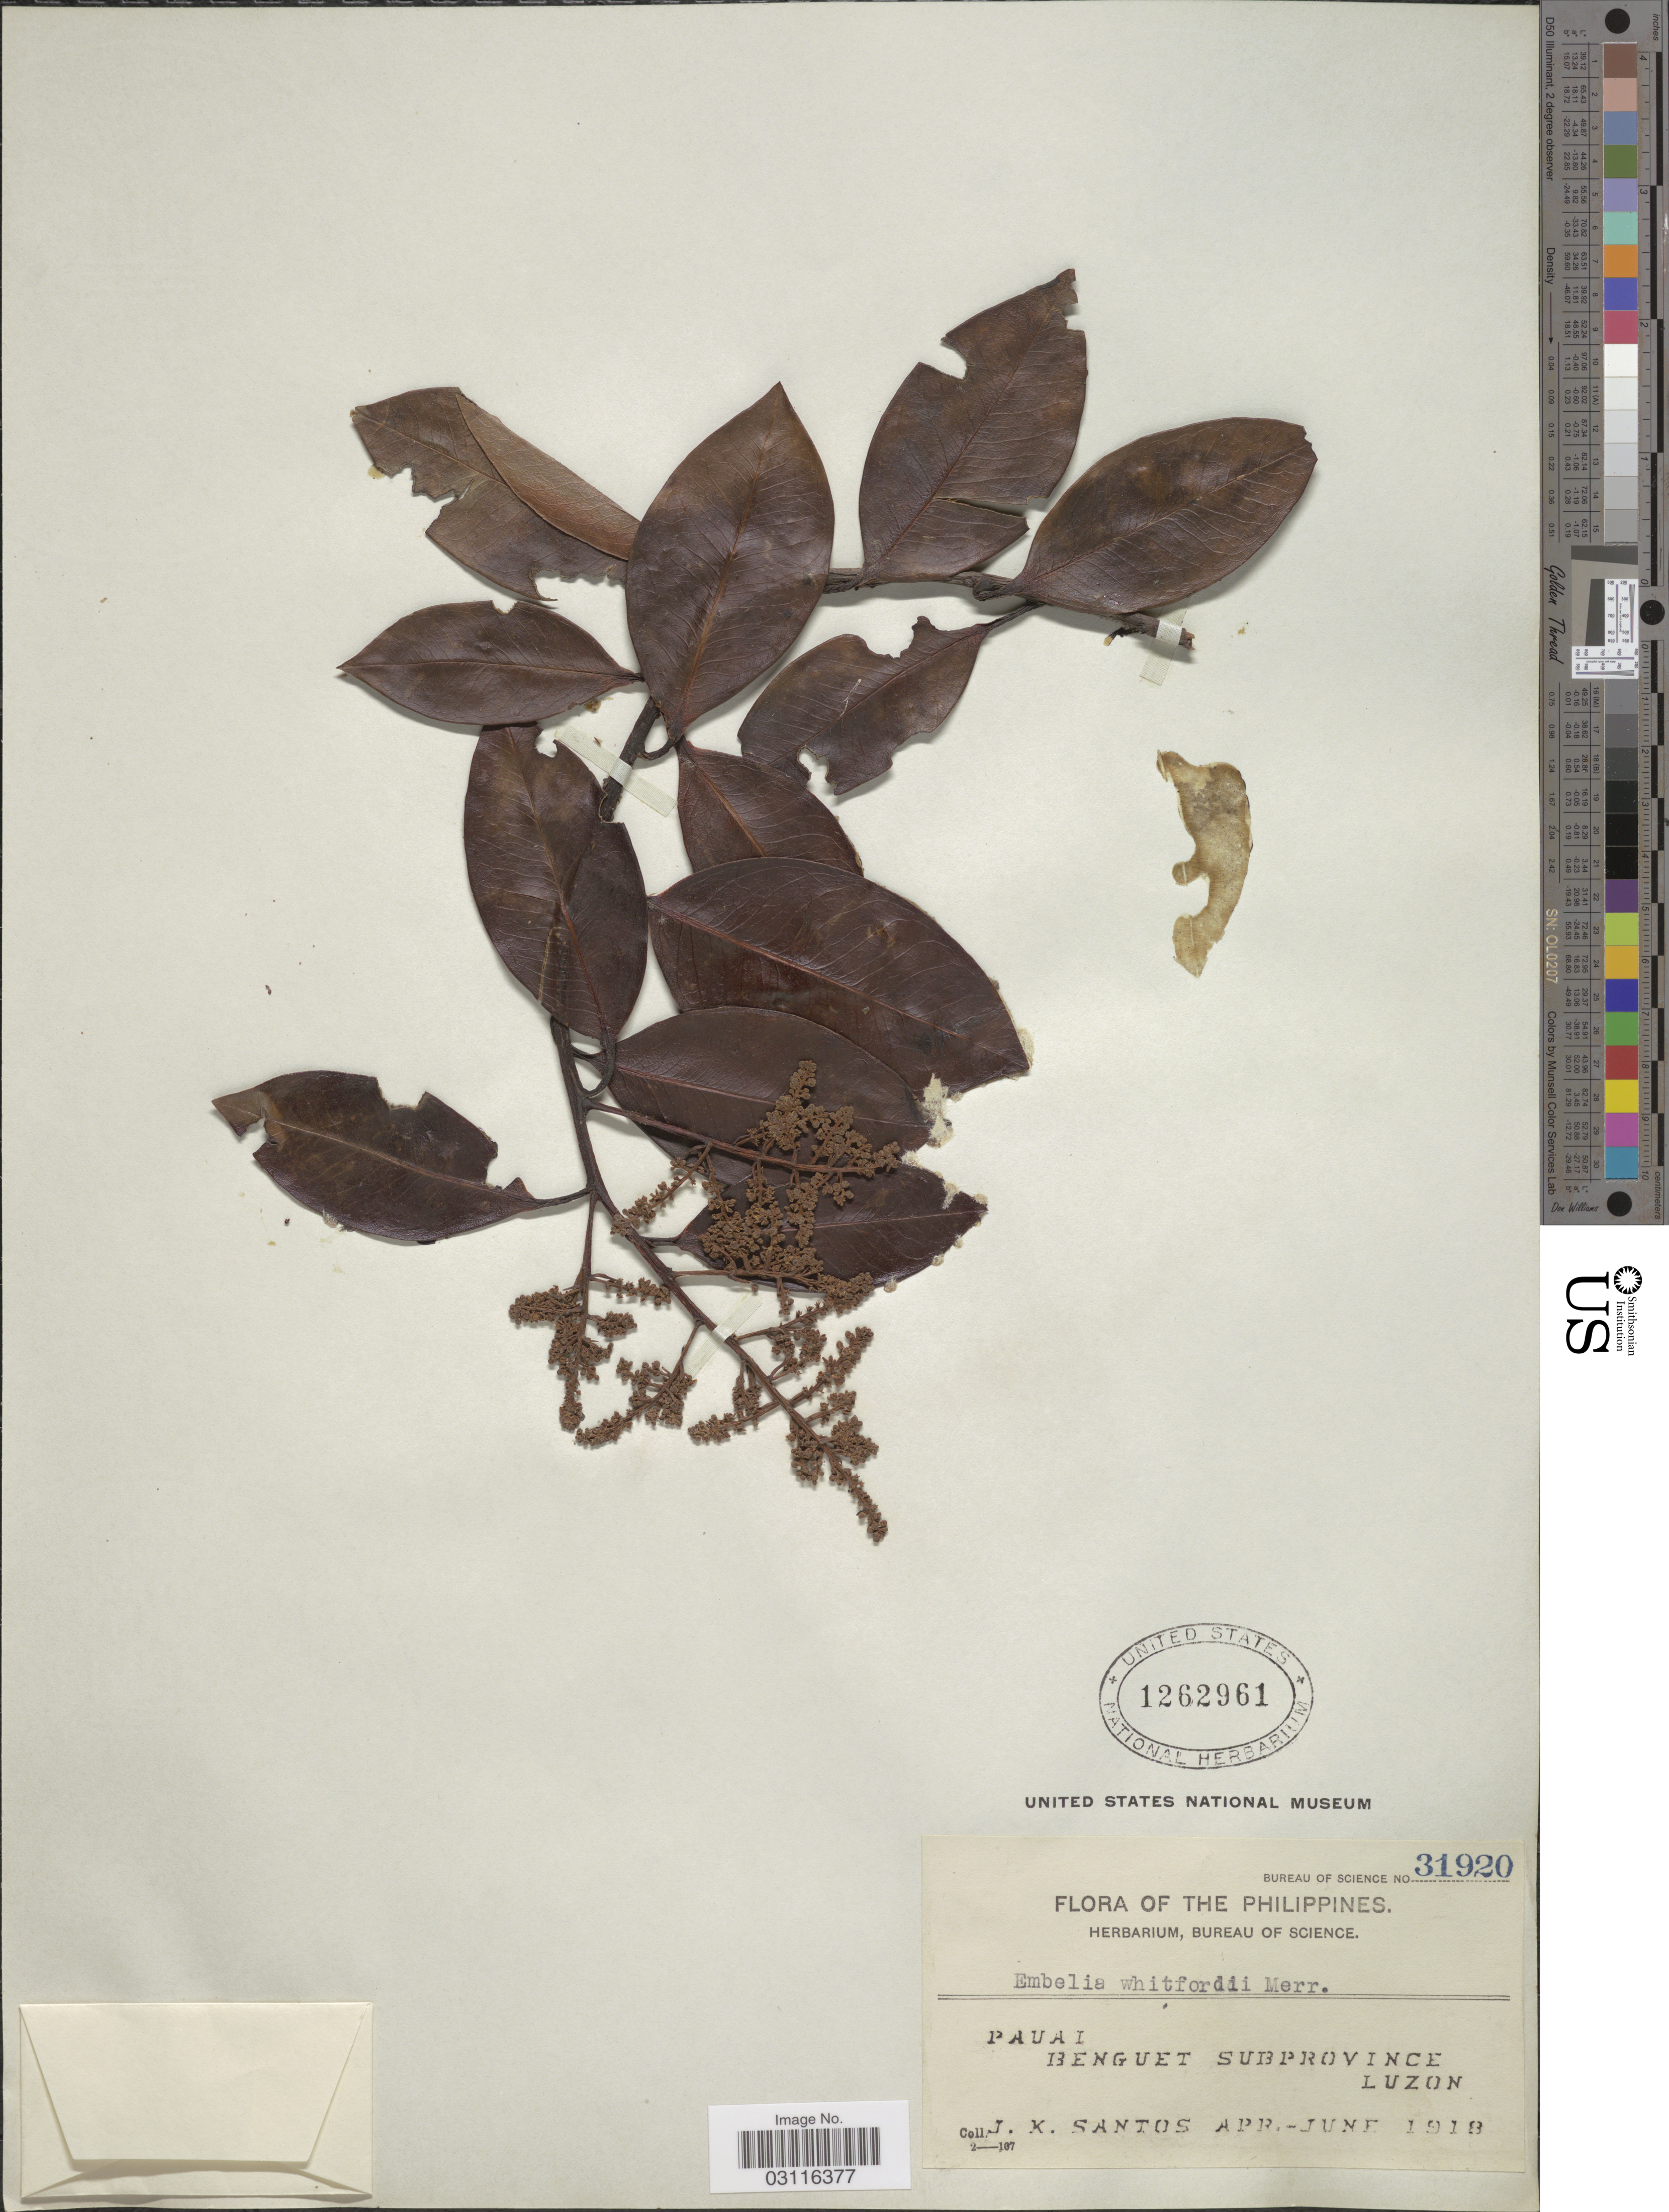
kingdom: Plantae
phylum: Tracheophyta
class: Magnoliopsida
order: Ericales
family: Primulaceae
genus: Embelia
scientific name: Embelia whitfordii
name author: Merr.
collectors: J. K. Santos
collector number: Bureau of Science 31920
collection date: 1918-04/1918-06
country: Philippines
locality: Pauai. Benguet Subprovince. Luzon.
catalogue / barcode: US 1262961